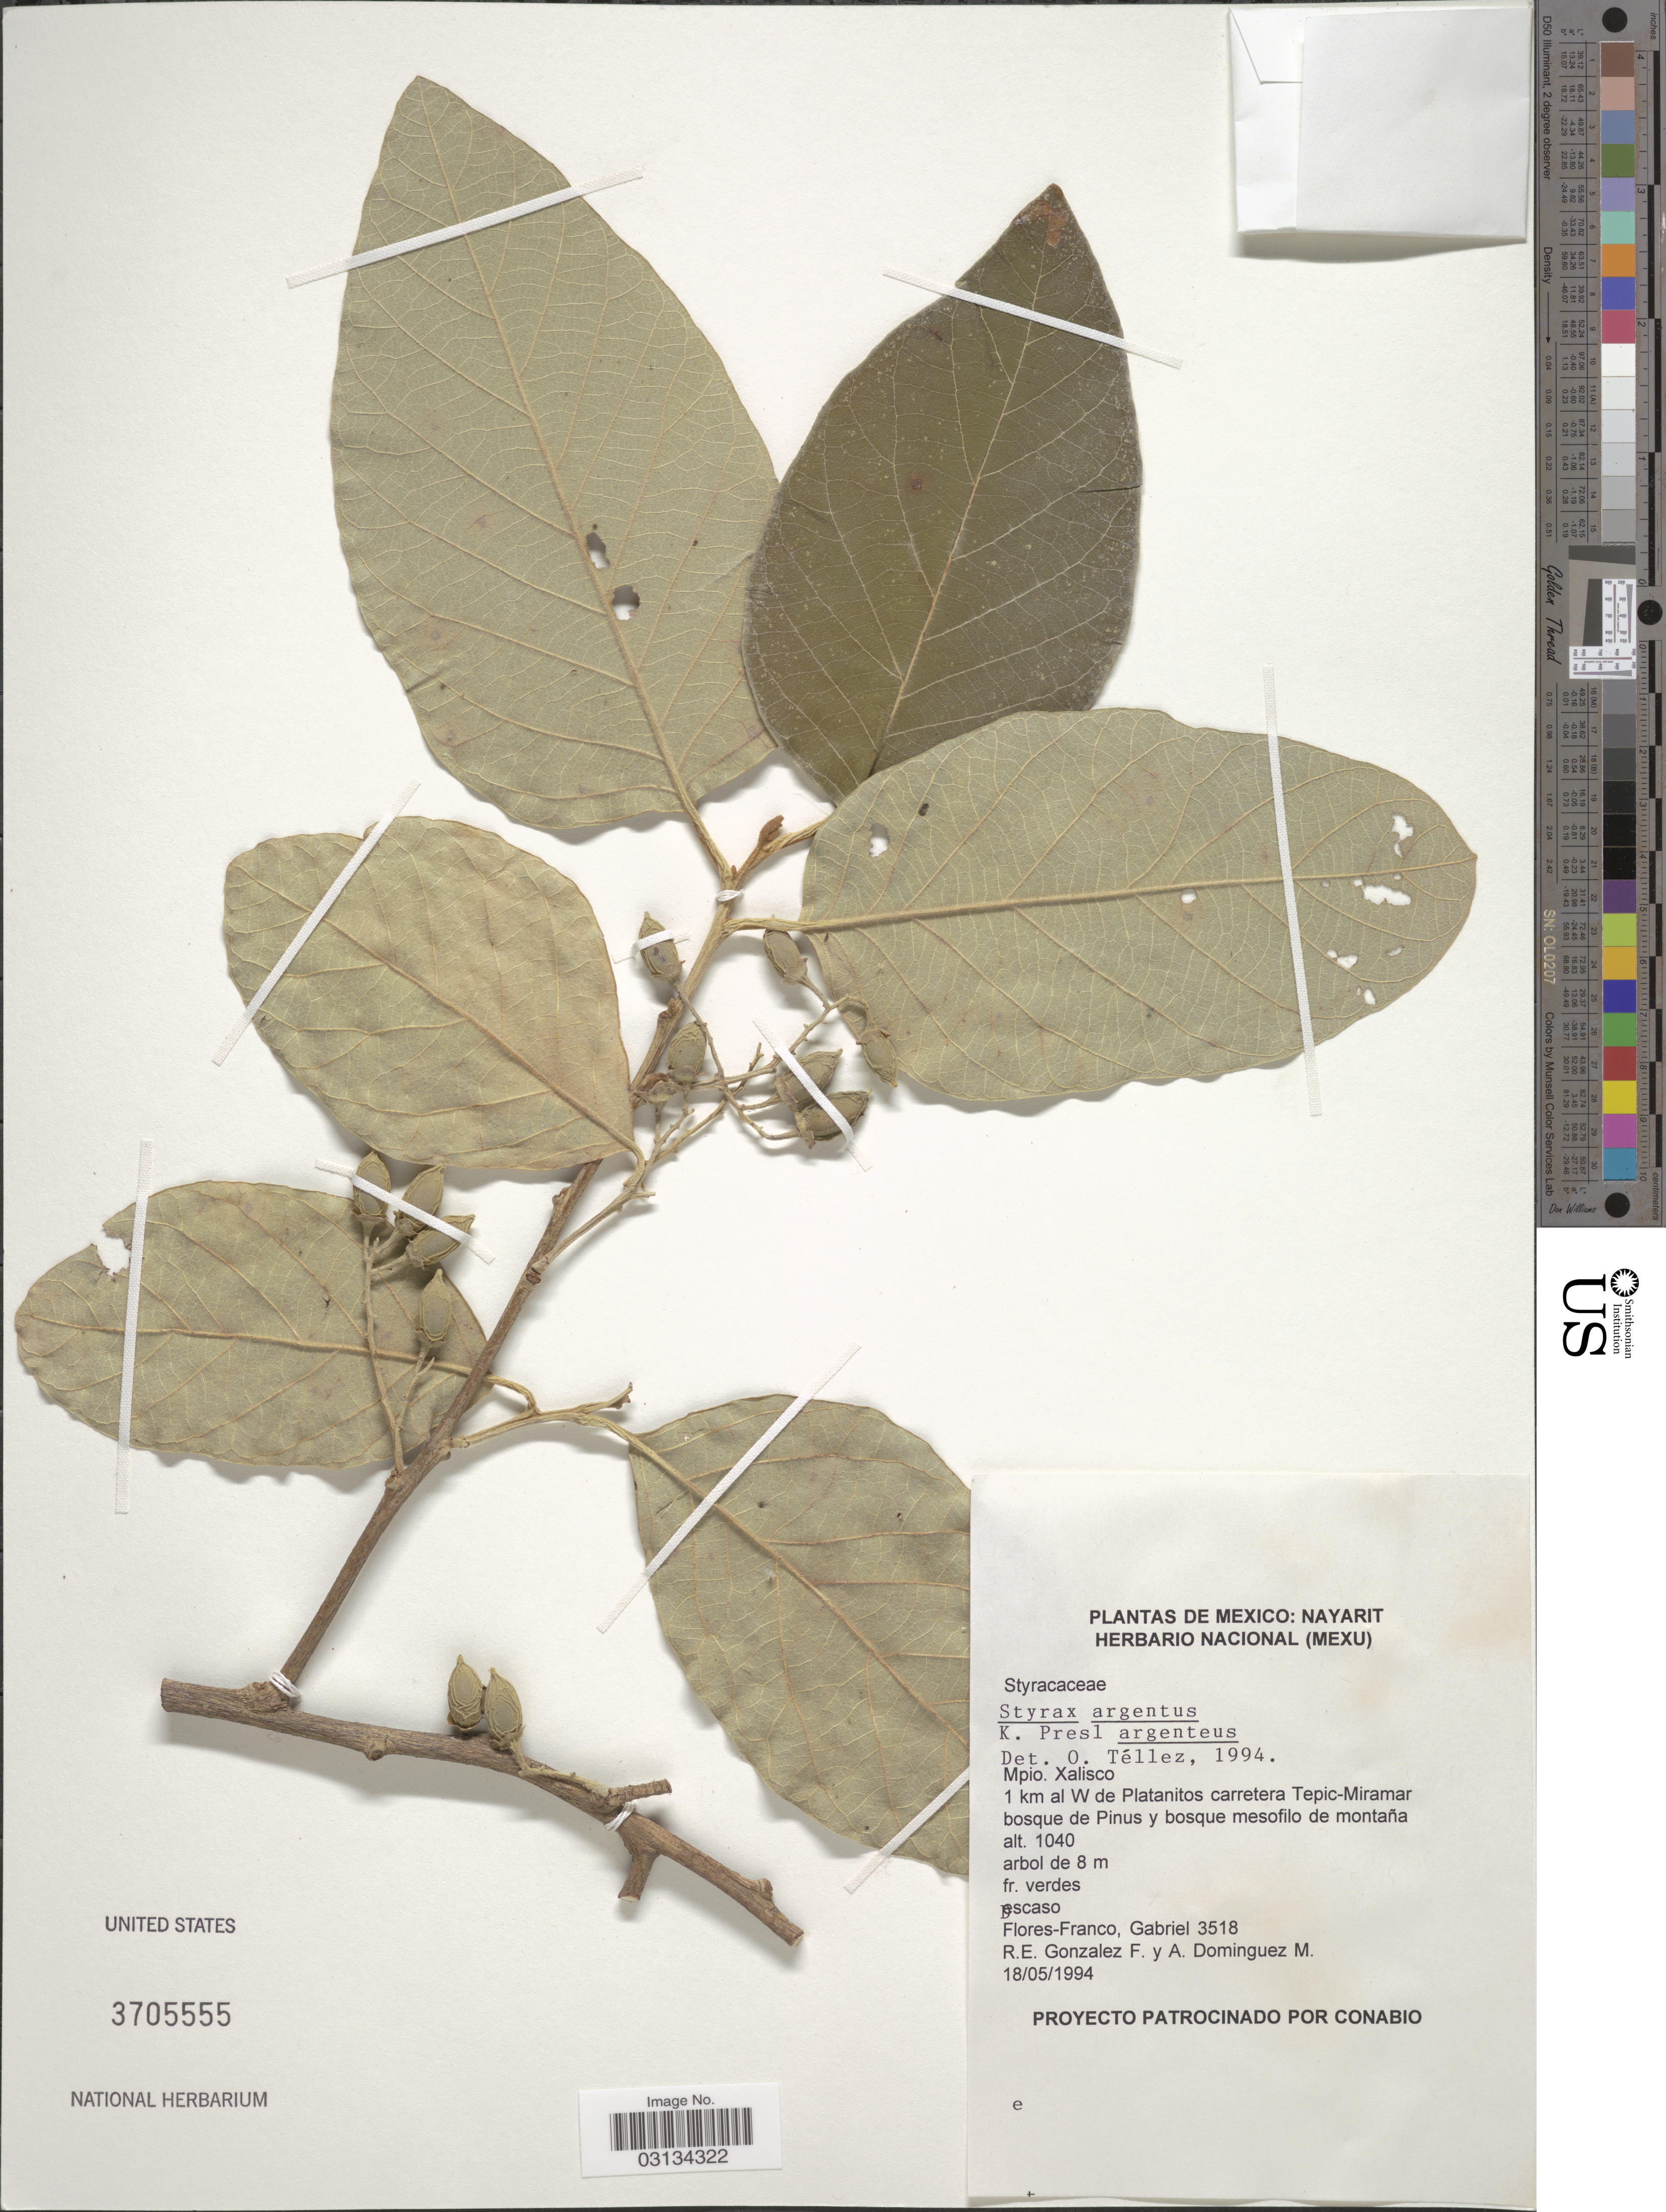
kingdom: Plantae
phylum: Tracheophyta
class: Magnoliopsida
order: Ericales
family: Styracaceae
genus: Styrax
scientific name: Styrax argenteus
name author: C. Presl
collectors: G. Flores F., R. E. Gonzalez F. & A. Dominguez M.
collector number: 3518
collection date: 1994-05-18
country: Mexico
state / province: Nayarit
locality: Mpio. Xalisco. 1 km al W de Platanitos carretera Tepic-Miramar bosque de Pinus y bosque mesofilo de montaña.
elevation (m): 1040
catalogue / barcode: US 3705555